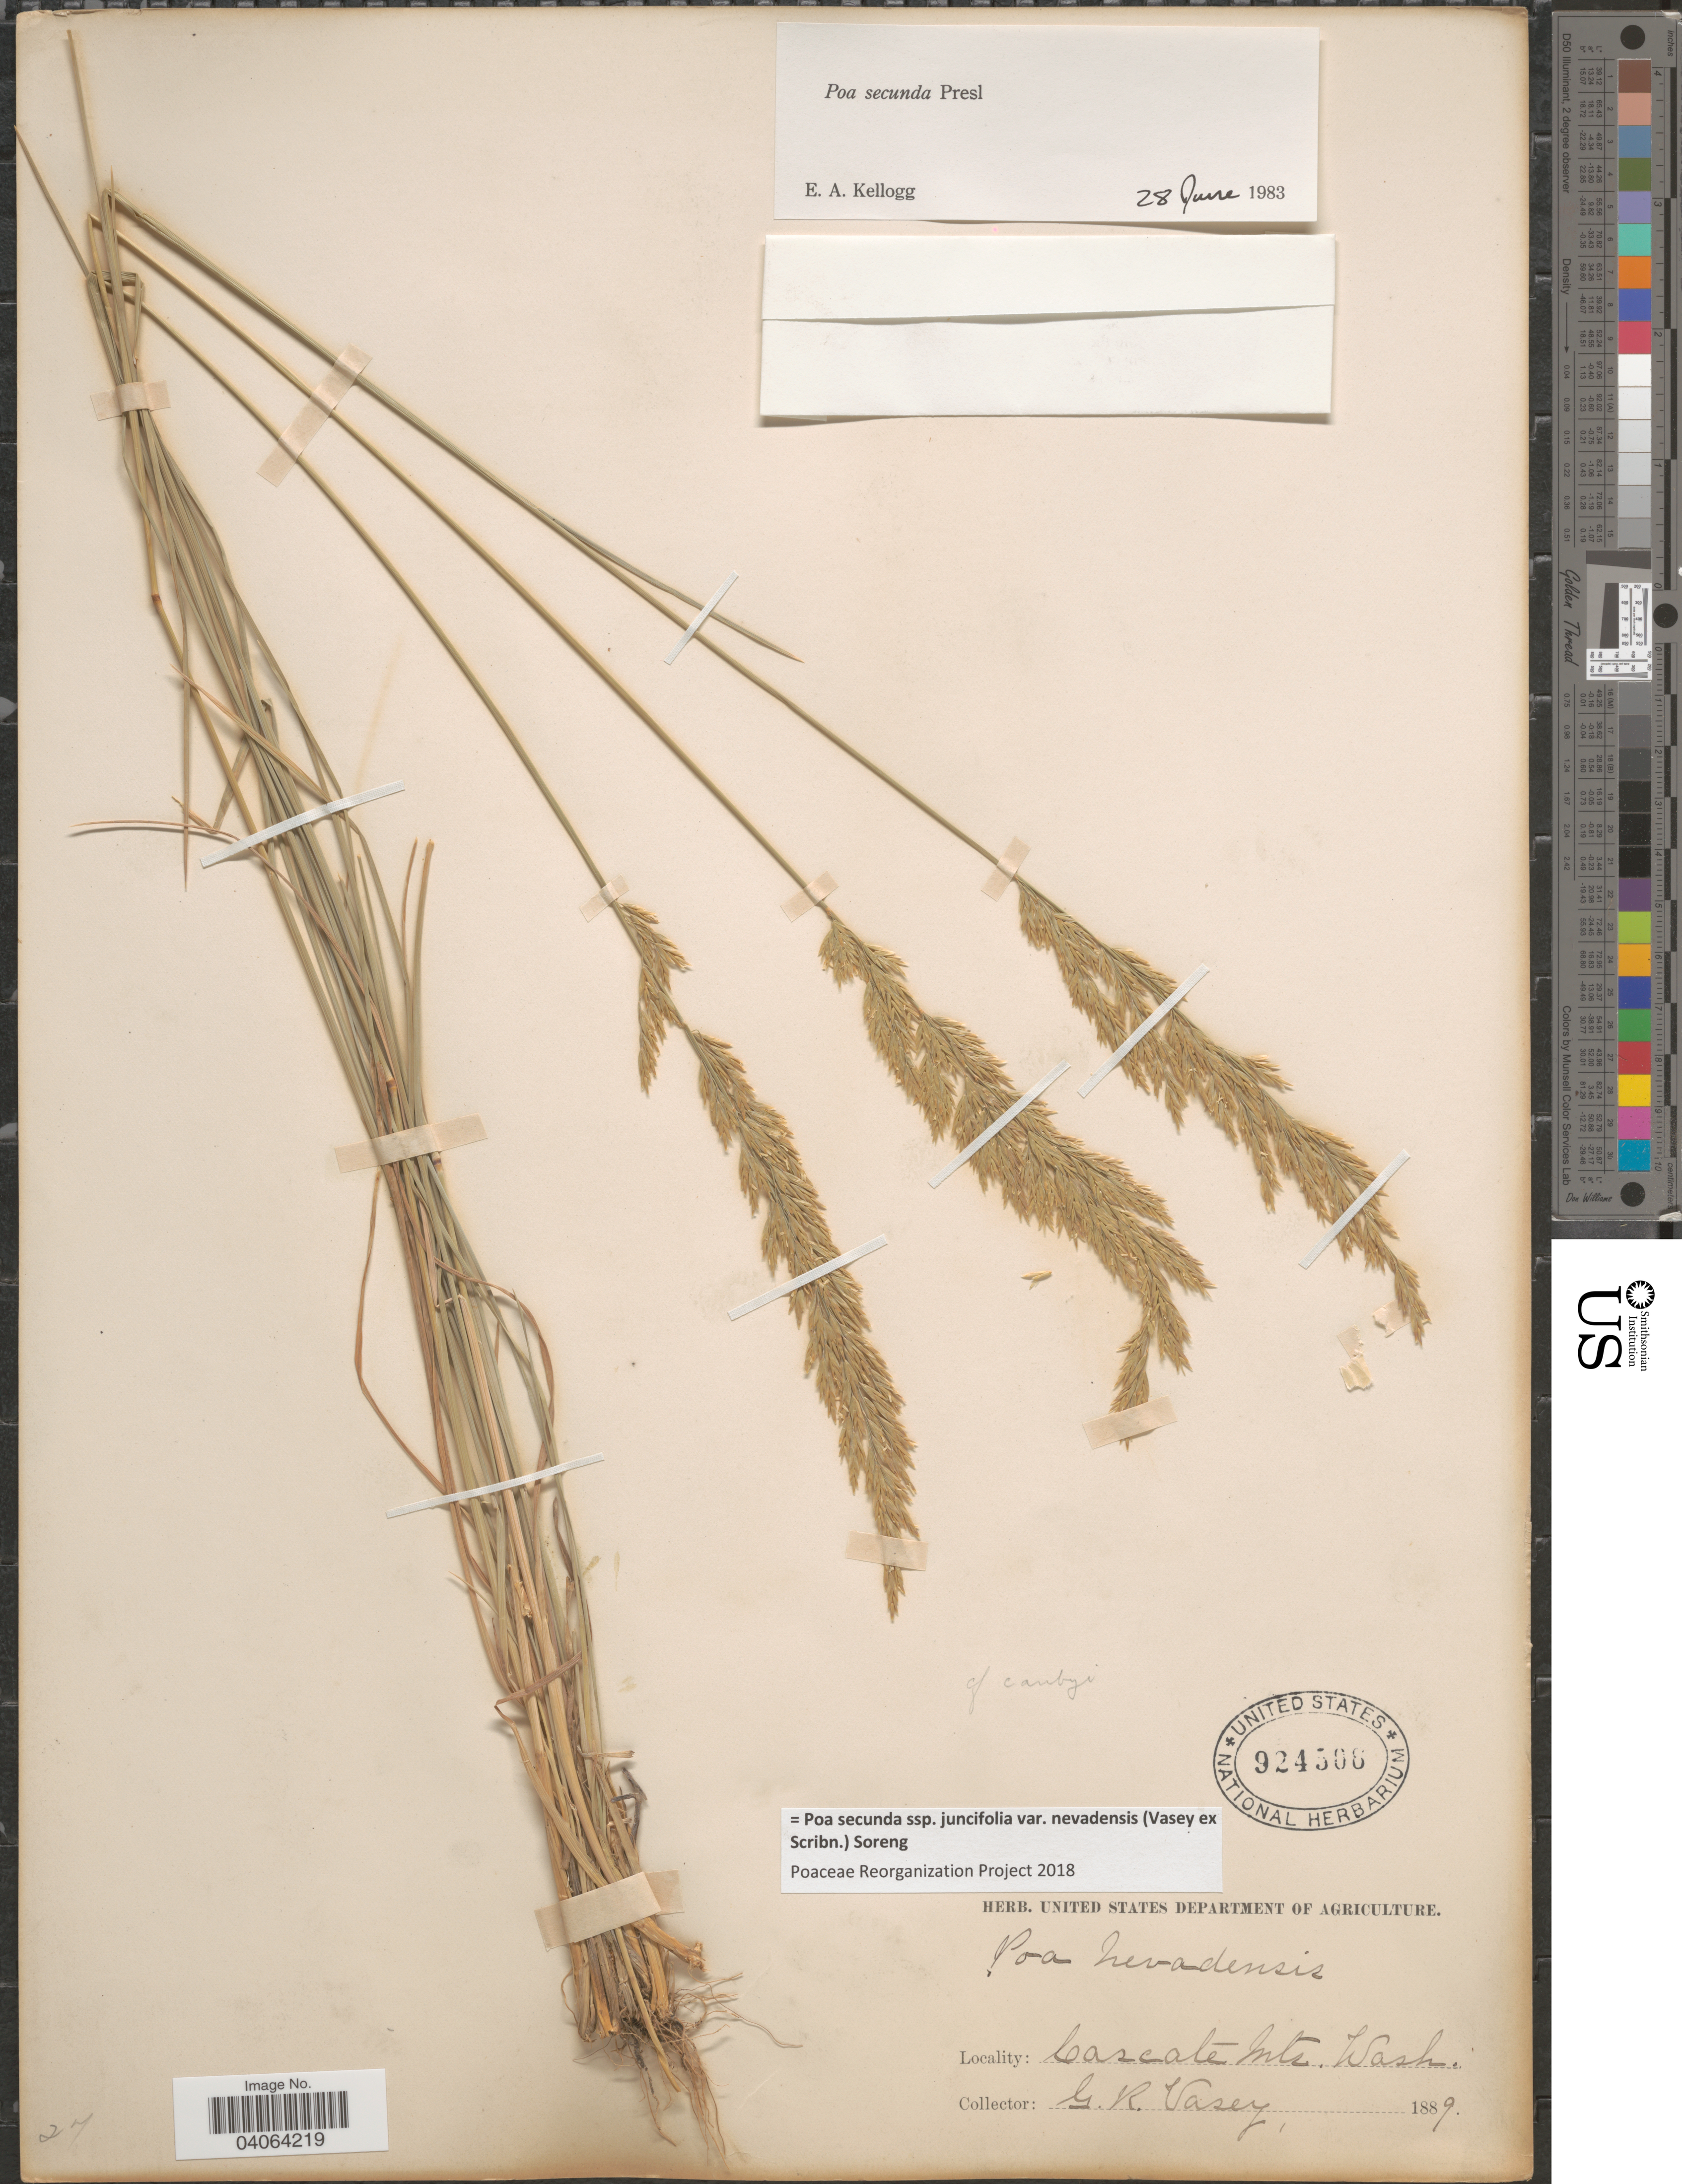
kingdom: Plantae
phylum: Tracheophyta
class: Liliopsida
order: Poales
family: Poaceae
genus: Poa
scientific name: Poa secunda subsp. juncifolia var. nevadensis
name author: (Vasey ex Scribn.) Soreng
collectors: G. R. Vasey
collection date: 1889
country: United States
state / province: Washington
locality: Cascade Mts.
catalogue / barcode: US 924506